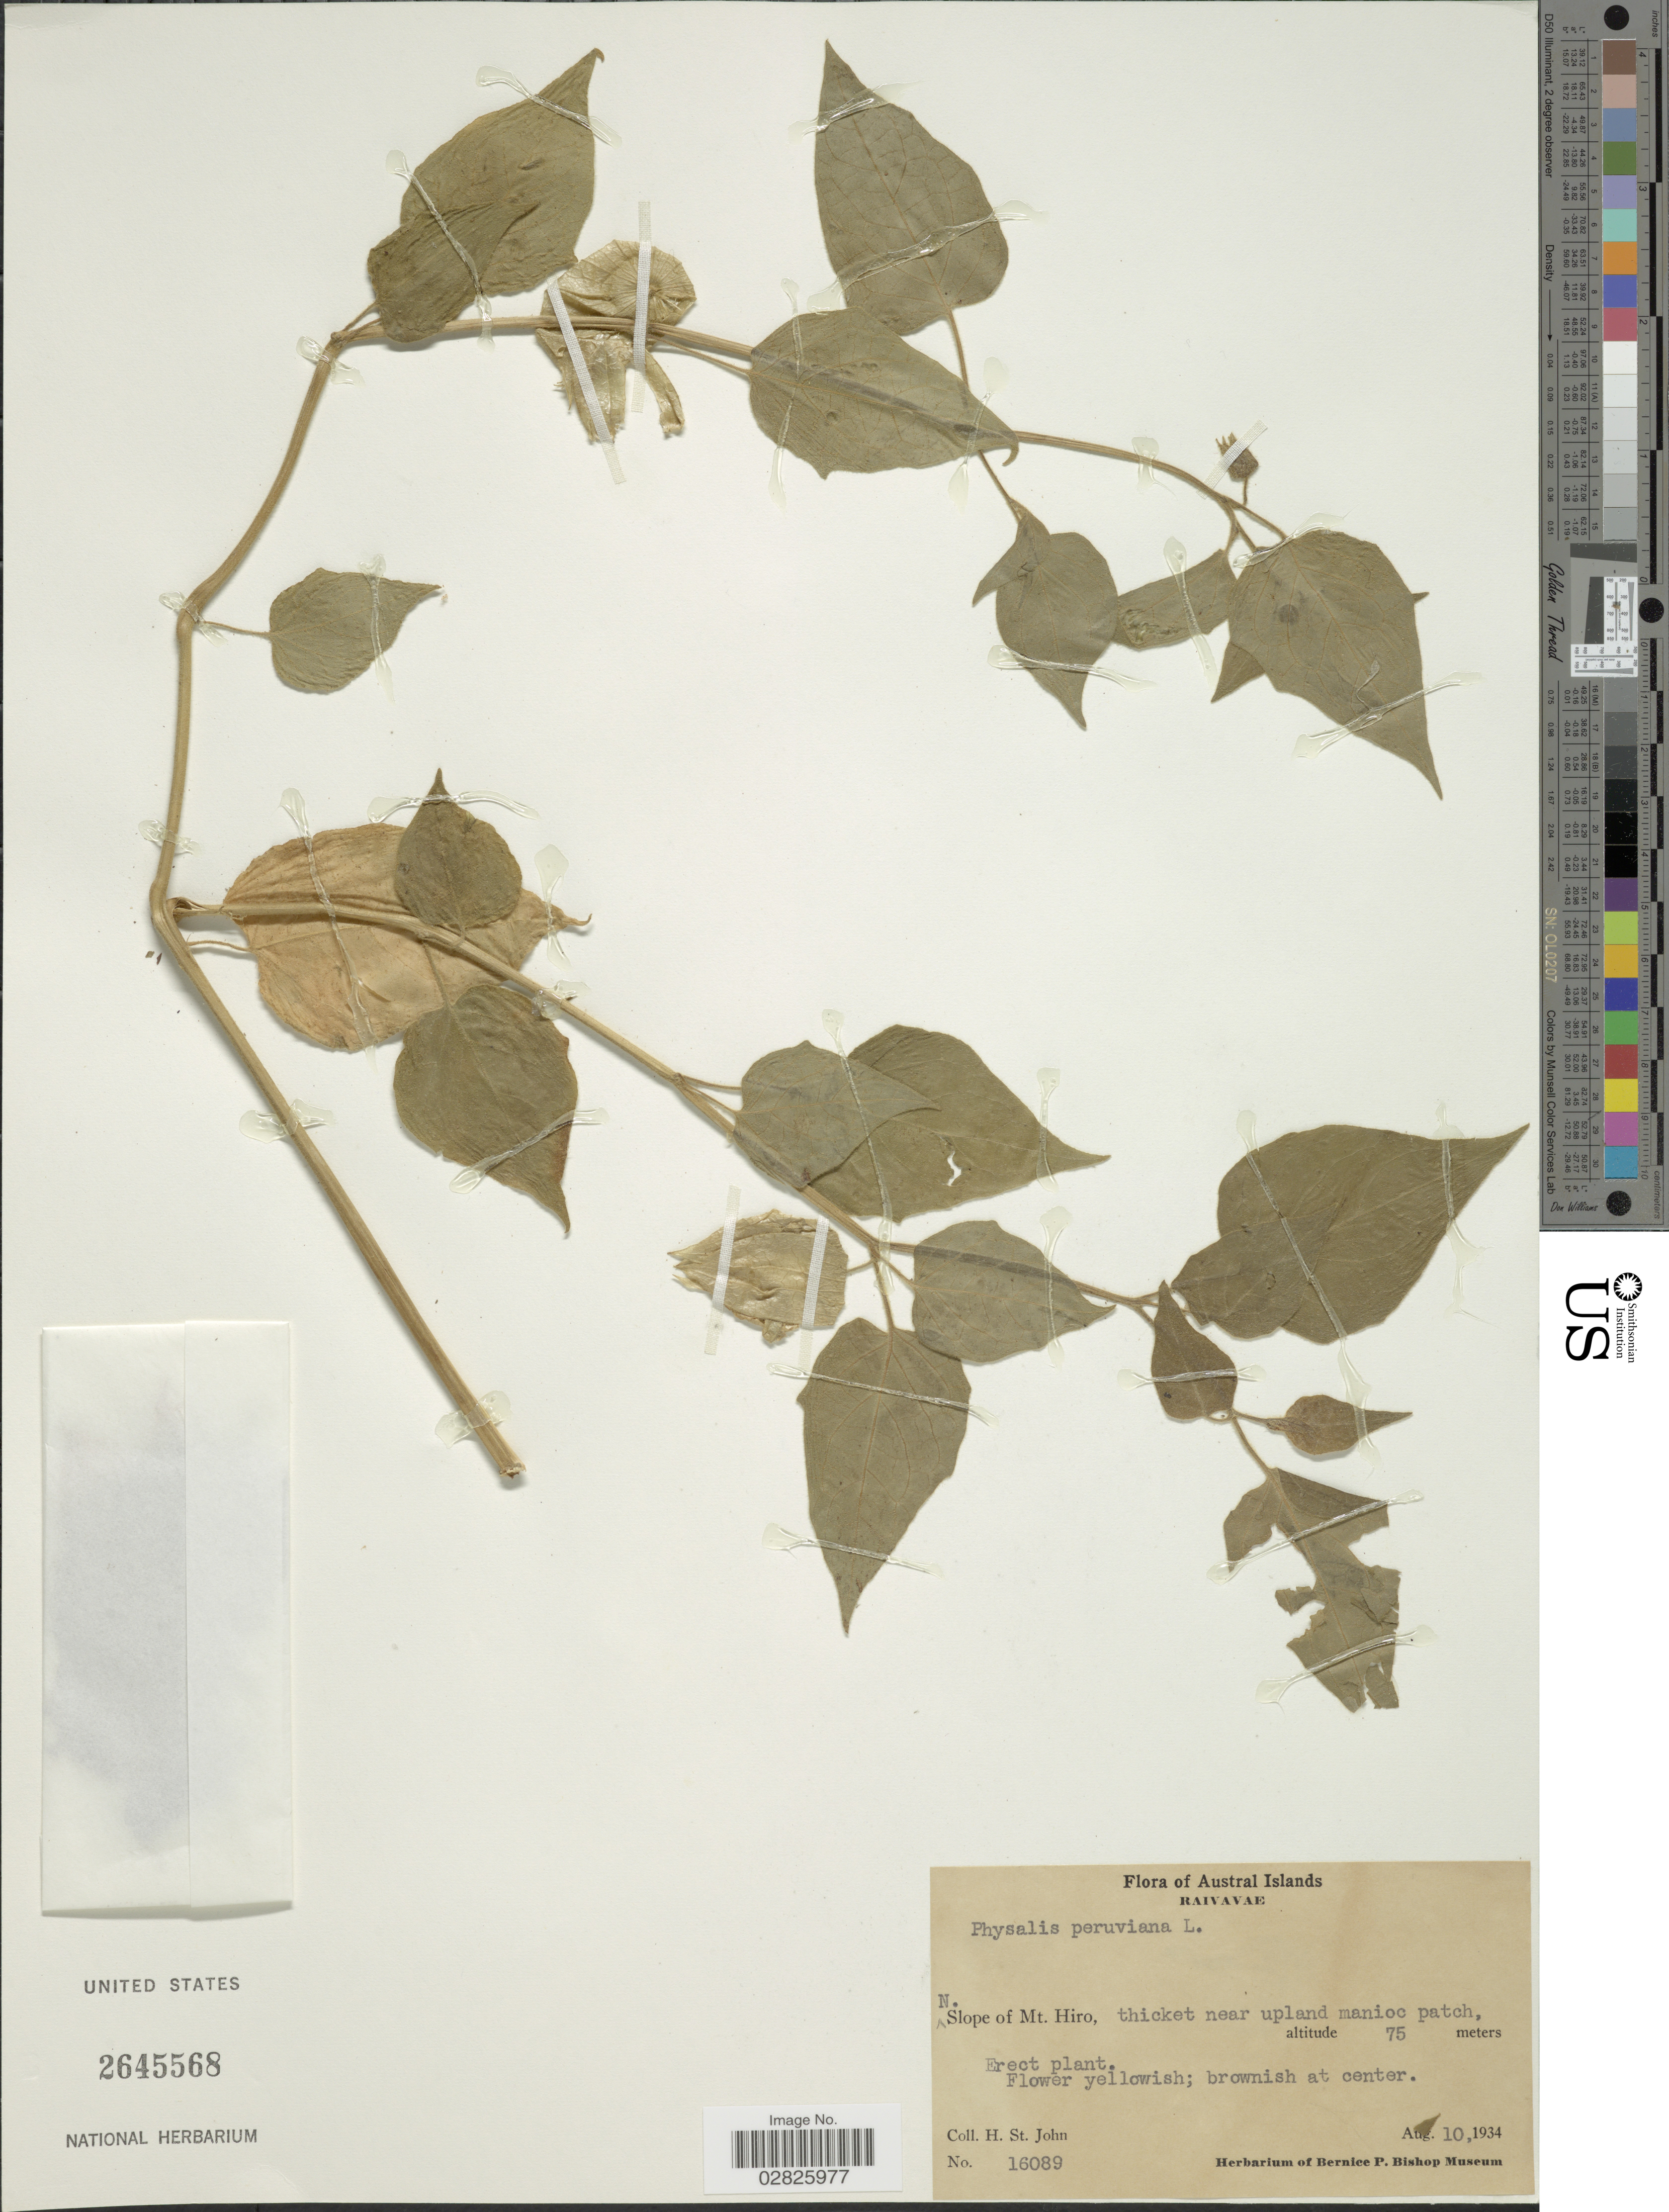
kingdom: Plantae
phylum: Tracheophyta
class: Magnoliopsida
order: Solanales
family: Solanaceae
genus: Physalis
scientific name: Physalis peruviana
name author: L.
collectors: H. St. John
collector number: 16089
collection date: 1934-08-10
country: French Polynesia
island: Raivavae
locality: Austral Islands. Raivavae. N. Slope of Mt. Hiro, thicket near upland manioc patch.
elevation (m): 75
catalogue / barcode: US 2645568